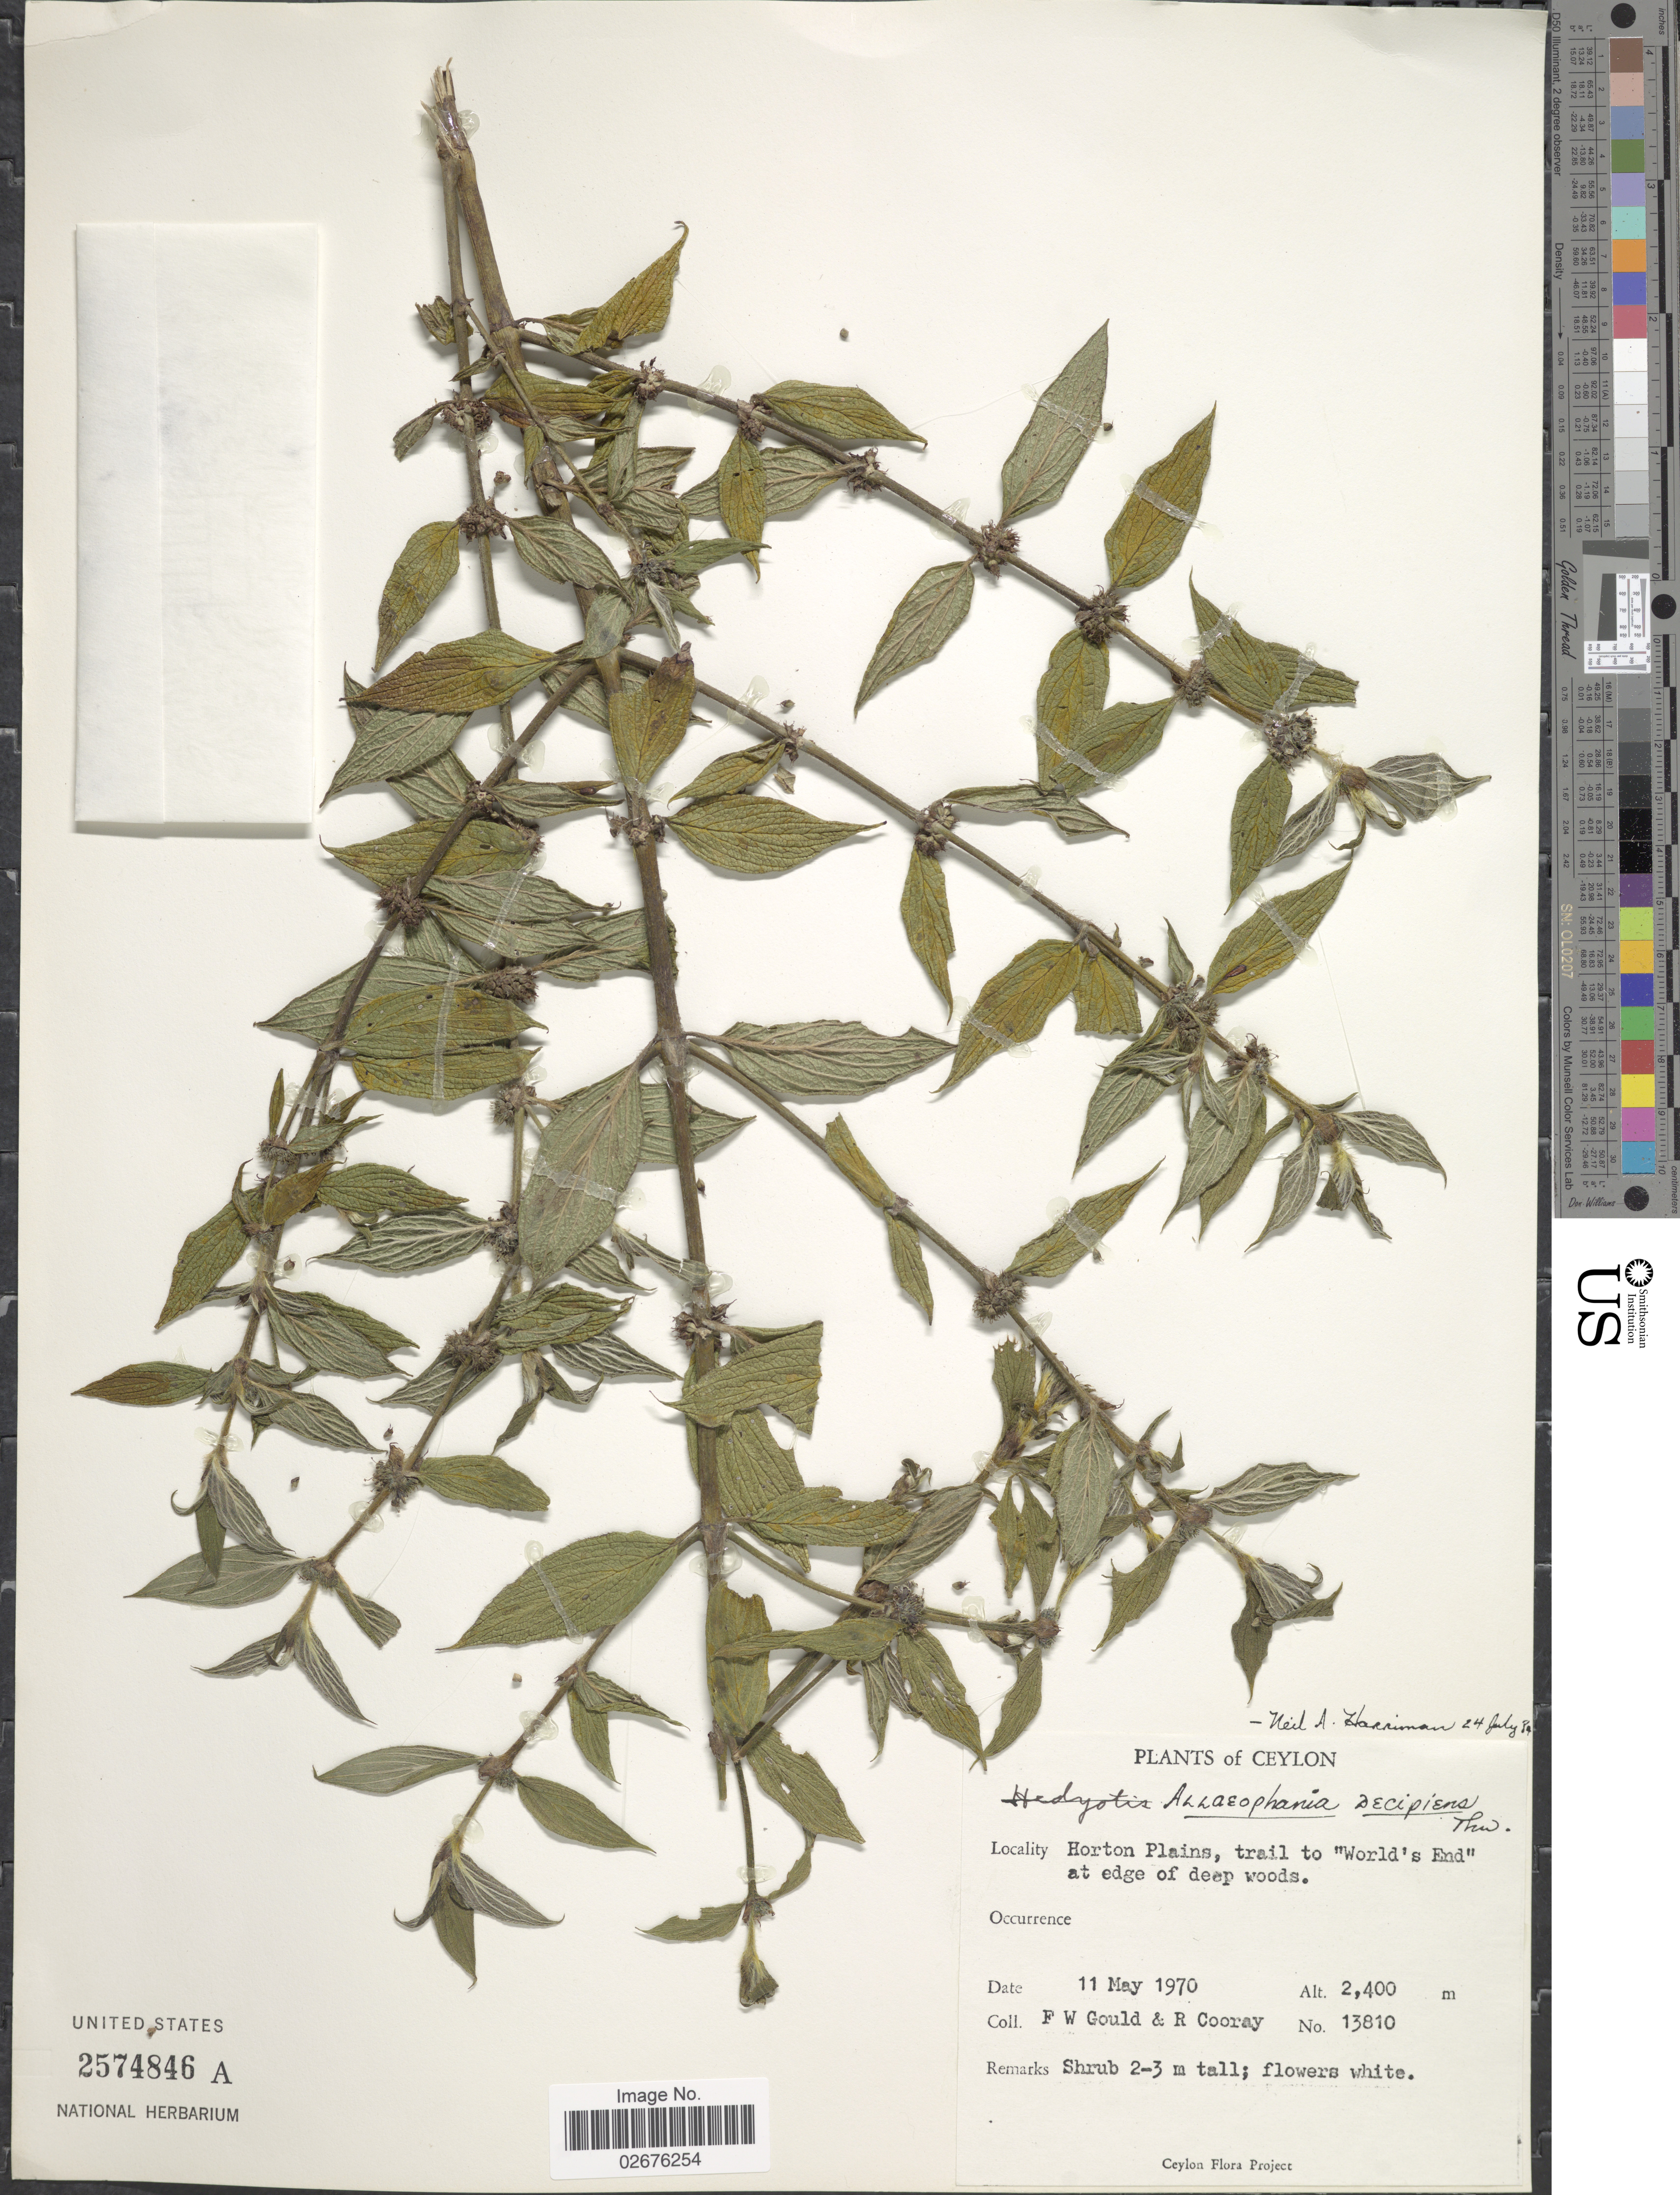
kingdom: Plantae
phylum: Tracheophyta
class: Magnoliopsida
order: Gentianales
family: Rubiaceae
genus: Allaeophania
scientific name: Allaeophania decipiens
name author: Thwaites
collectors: F. W. Gould & R. Cooray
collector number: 13810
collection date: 1970-05-11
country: Sri Lanka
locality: Ceylon. Horton Plains, trail to "World's End" at edge of deep woods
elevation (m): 2400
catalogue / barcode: US 2574846A